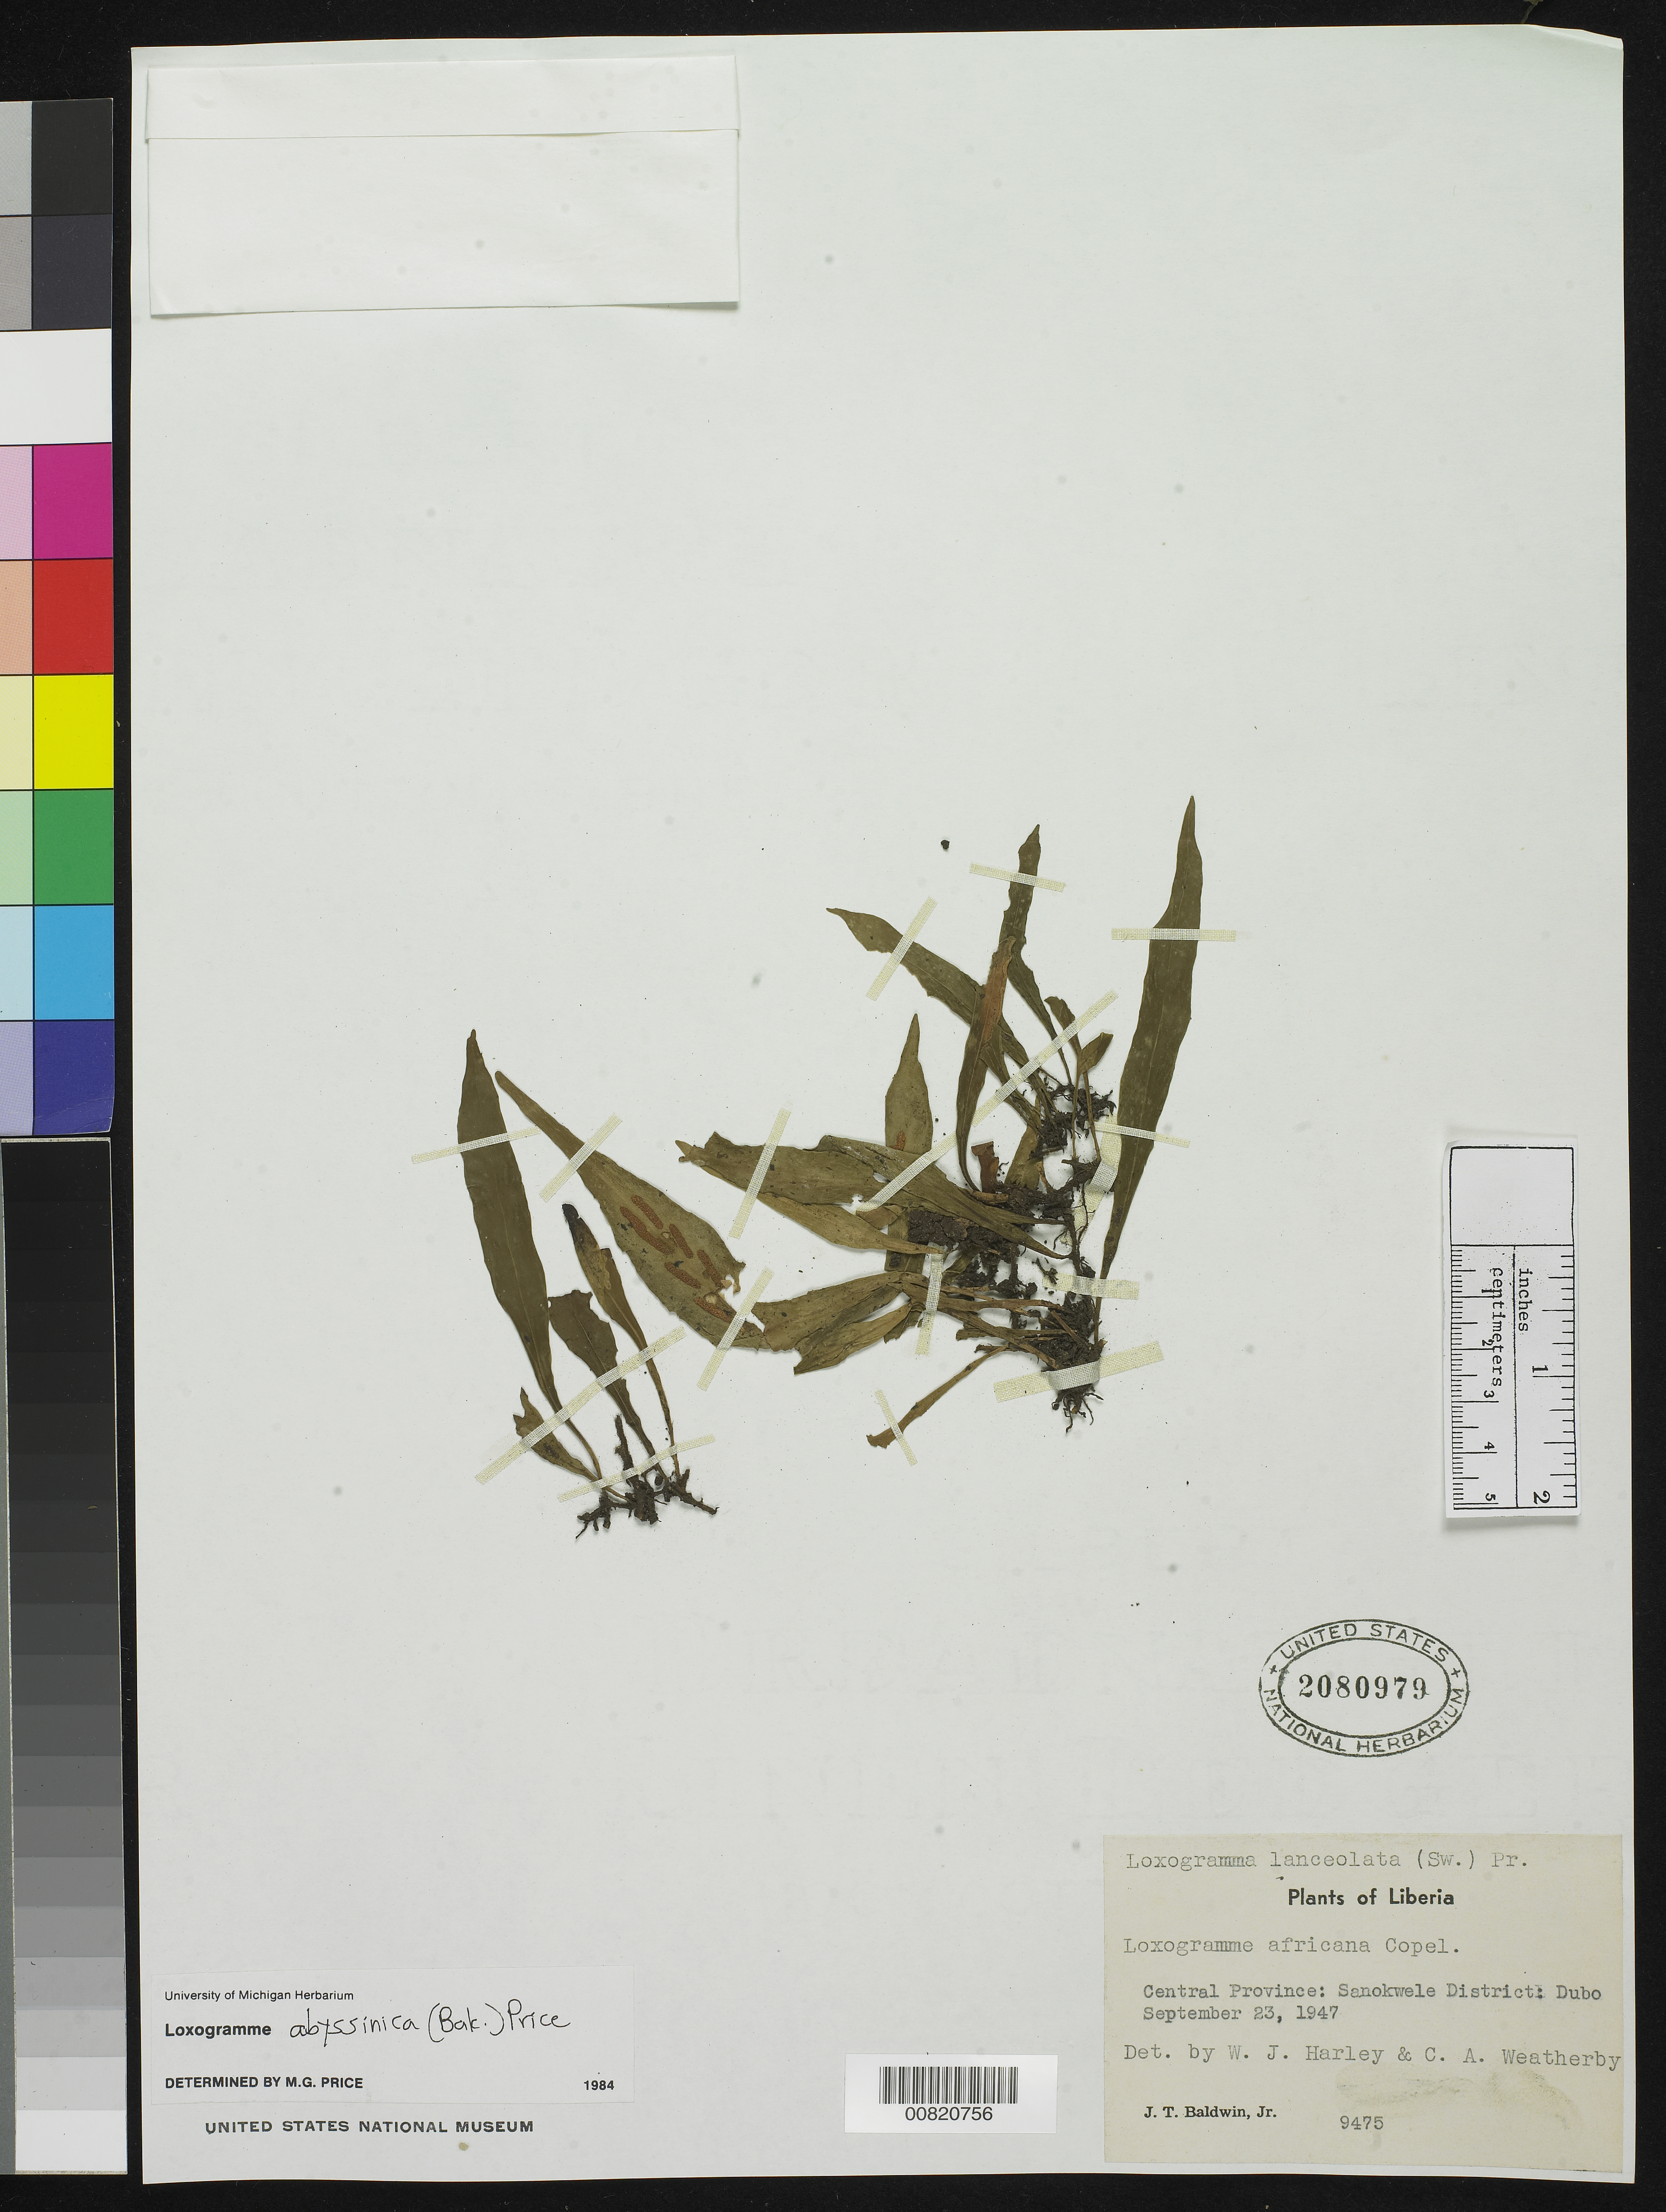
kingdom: Plantae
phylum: Tracheophyta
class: Polypodiopsida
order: Polypodiales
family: Polypodiaceae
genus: Loxogramme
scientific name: Loxogramme abyssinica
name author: (Baker) Price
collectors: J. T. Baldwin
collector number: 9475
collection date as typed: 23 Sep 1947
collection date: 1947-09-23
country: Liberia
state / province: Nimba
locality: Sanokwele District: Dubo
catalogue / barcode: US 2080979